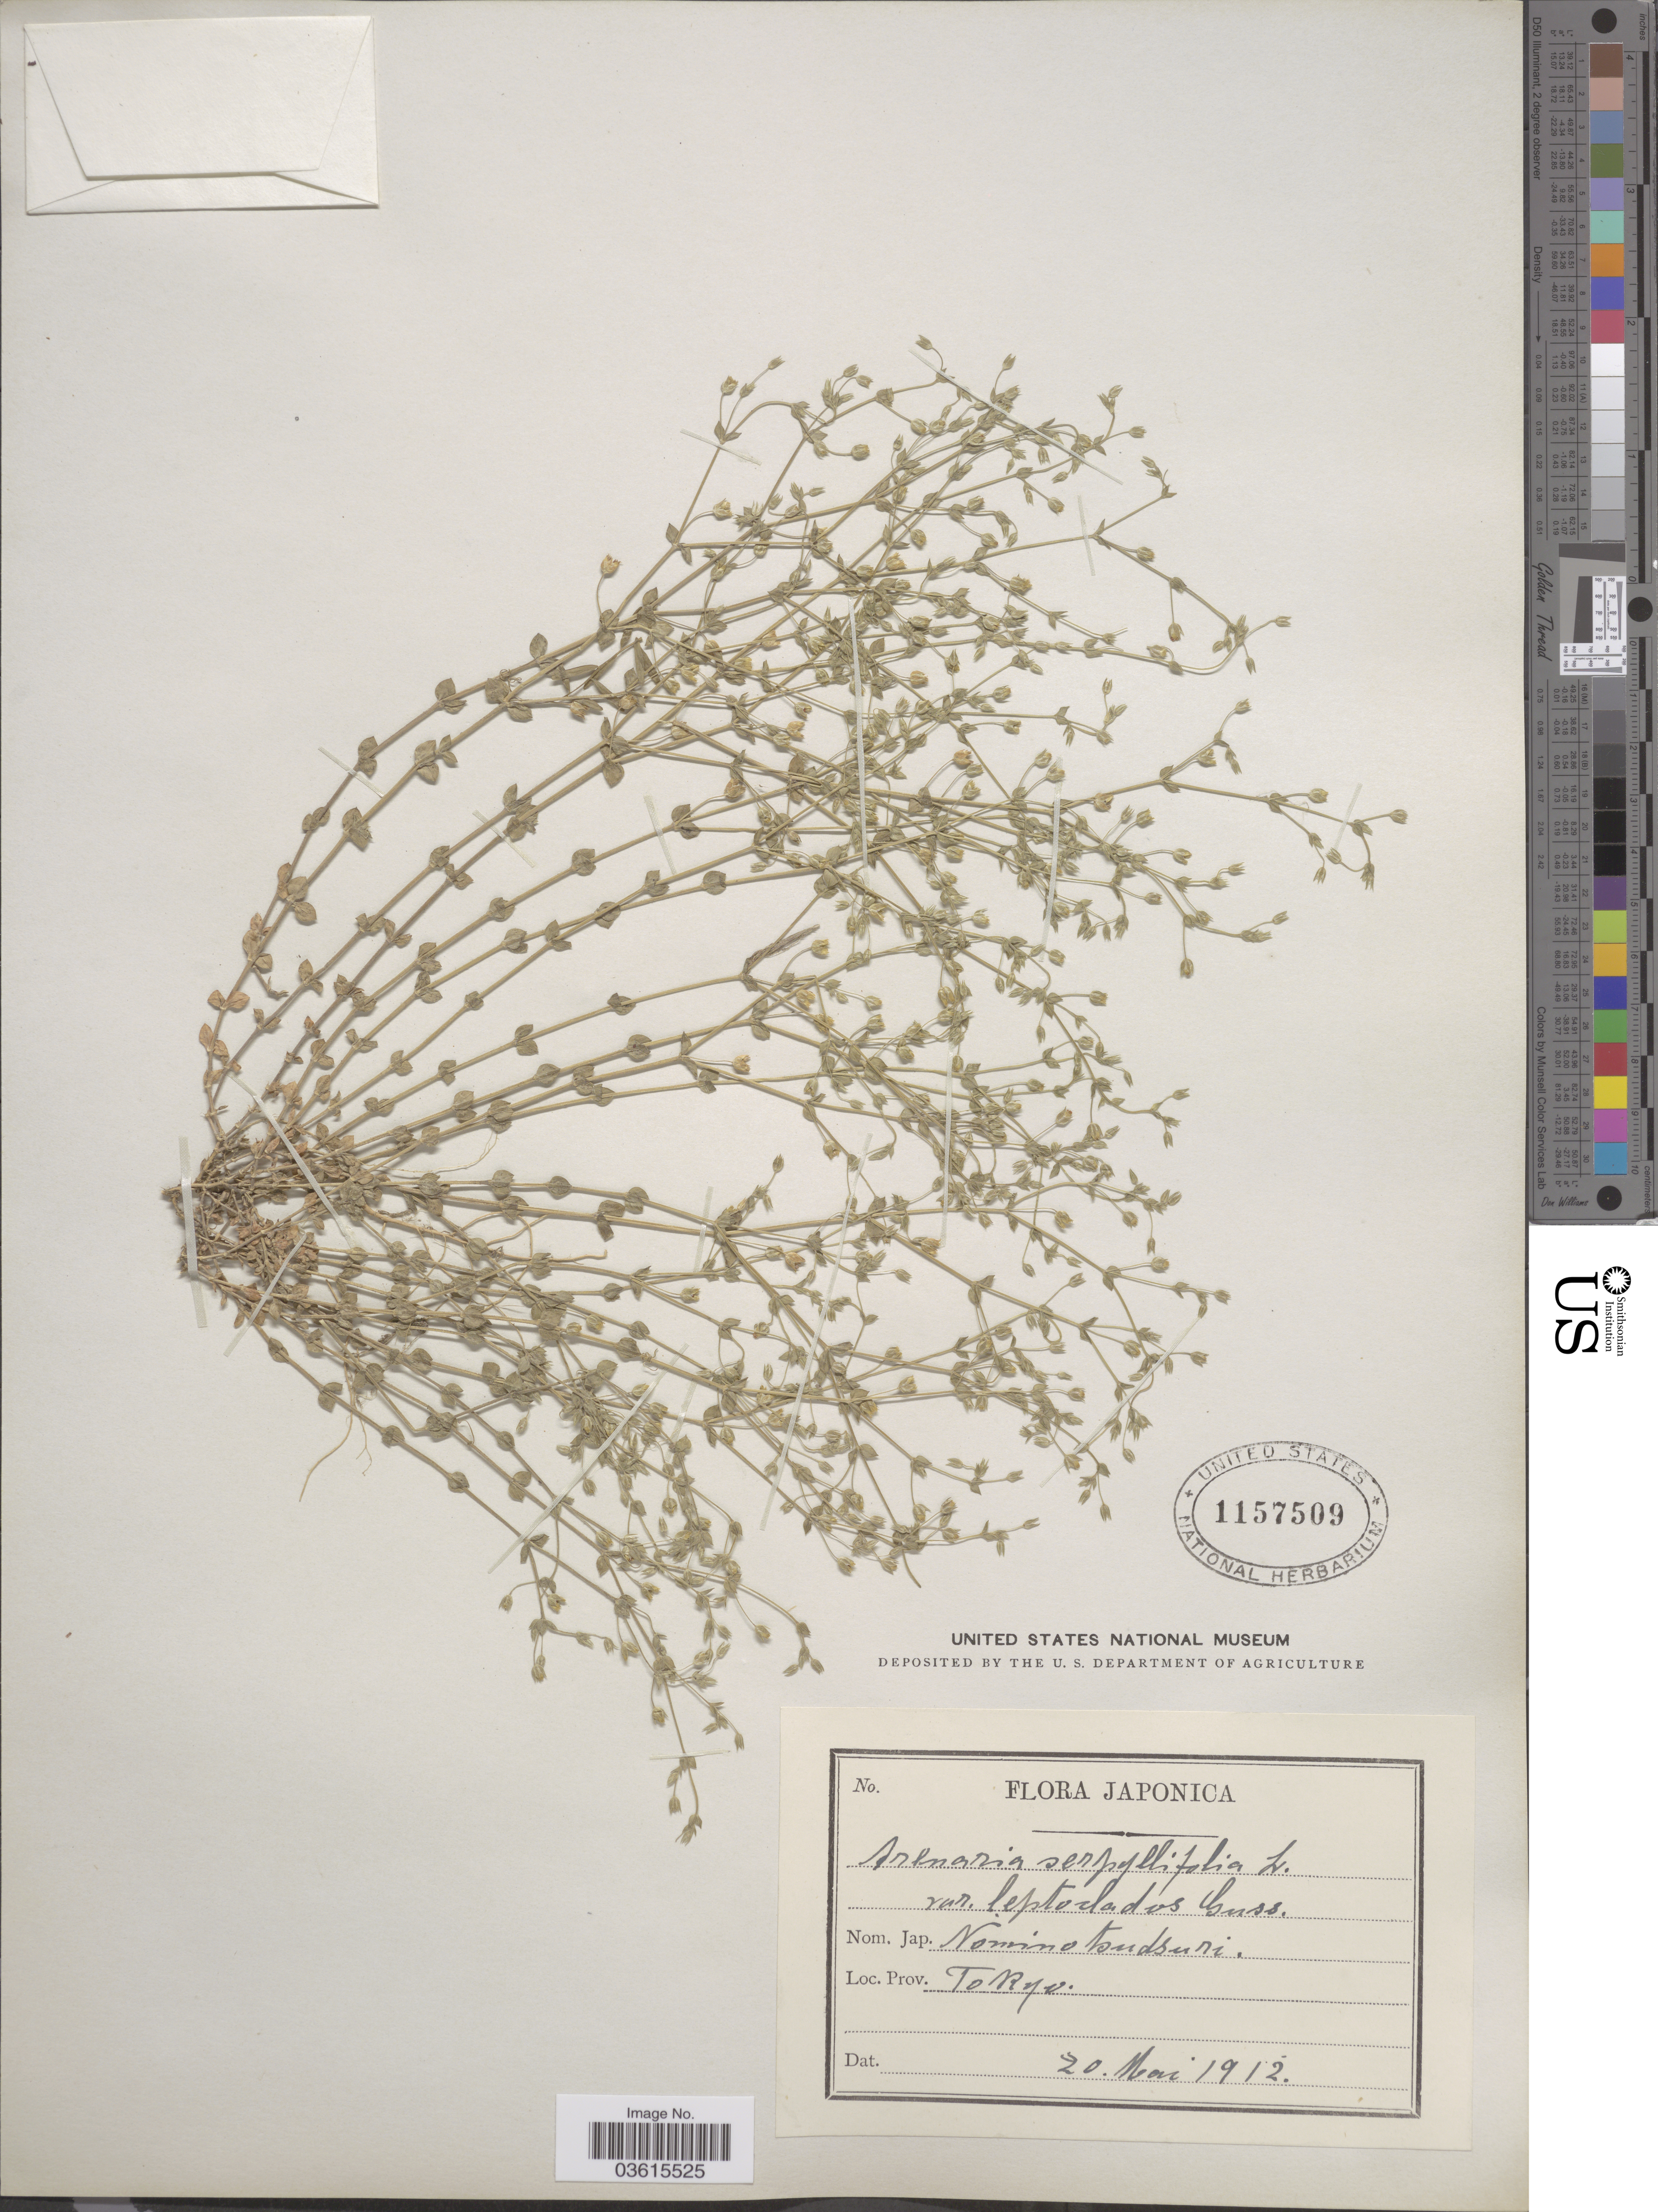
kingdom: Plantae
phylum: Tracheophyta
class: Magnoliopsida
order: Caryophyllales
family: Caryophyllaceae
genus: Arenaria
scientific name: Arenaria serpyllifolia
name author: L.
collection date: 1912-05-20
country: Japan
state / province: Tokyo, Federal City of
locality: Tokyo.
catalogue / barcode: US 1157509